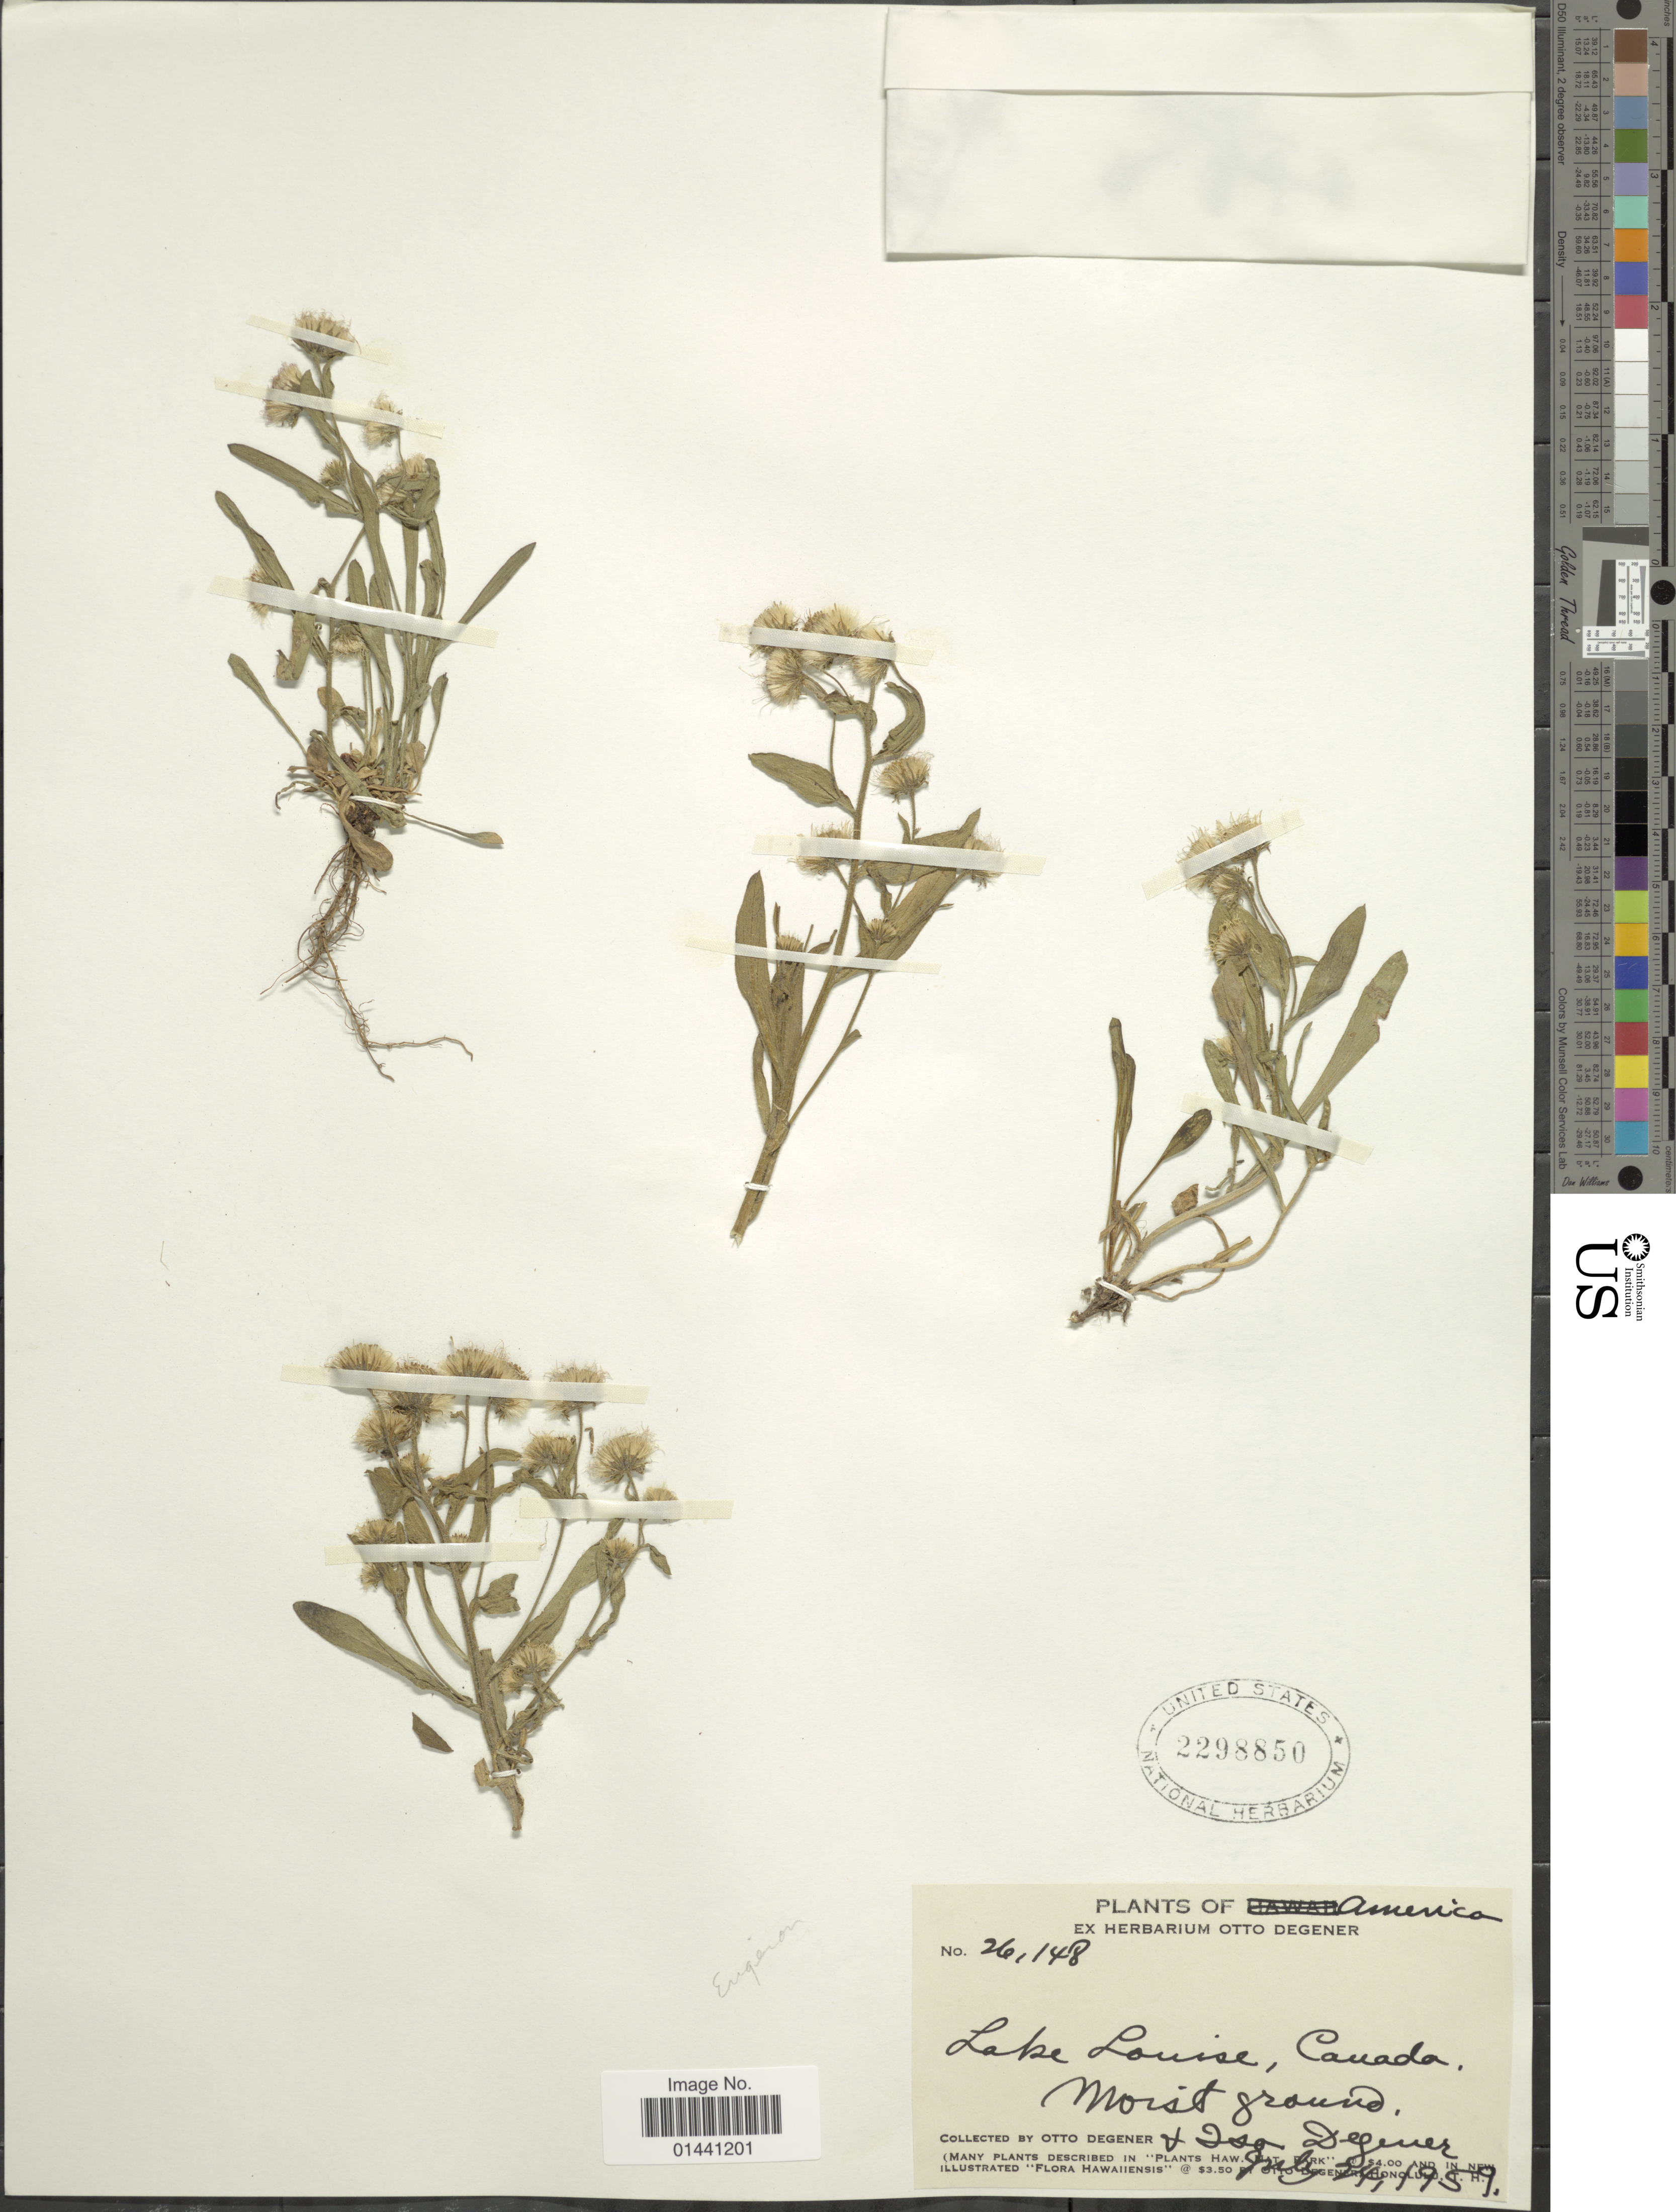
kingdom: Plantae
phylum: Tracheophyta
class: Magnoliopsida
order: Asterales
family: Asteraceae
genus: Erigeron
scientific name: Erigeron sp.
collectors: O. Degener & I. Degener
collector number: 26148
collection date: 1959-07-24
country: Canada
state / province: Alberta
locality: Lake Louise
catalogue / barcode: US 2298850